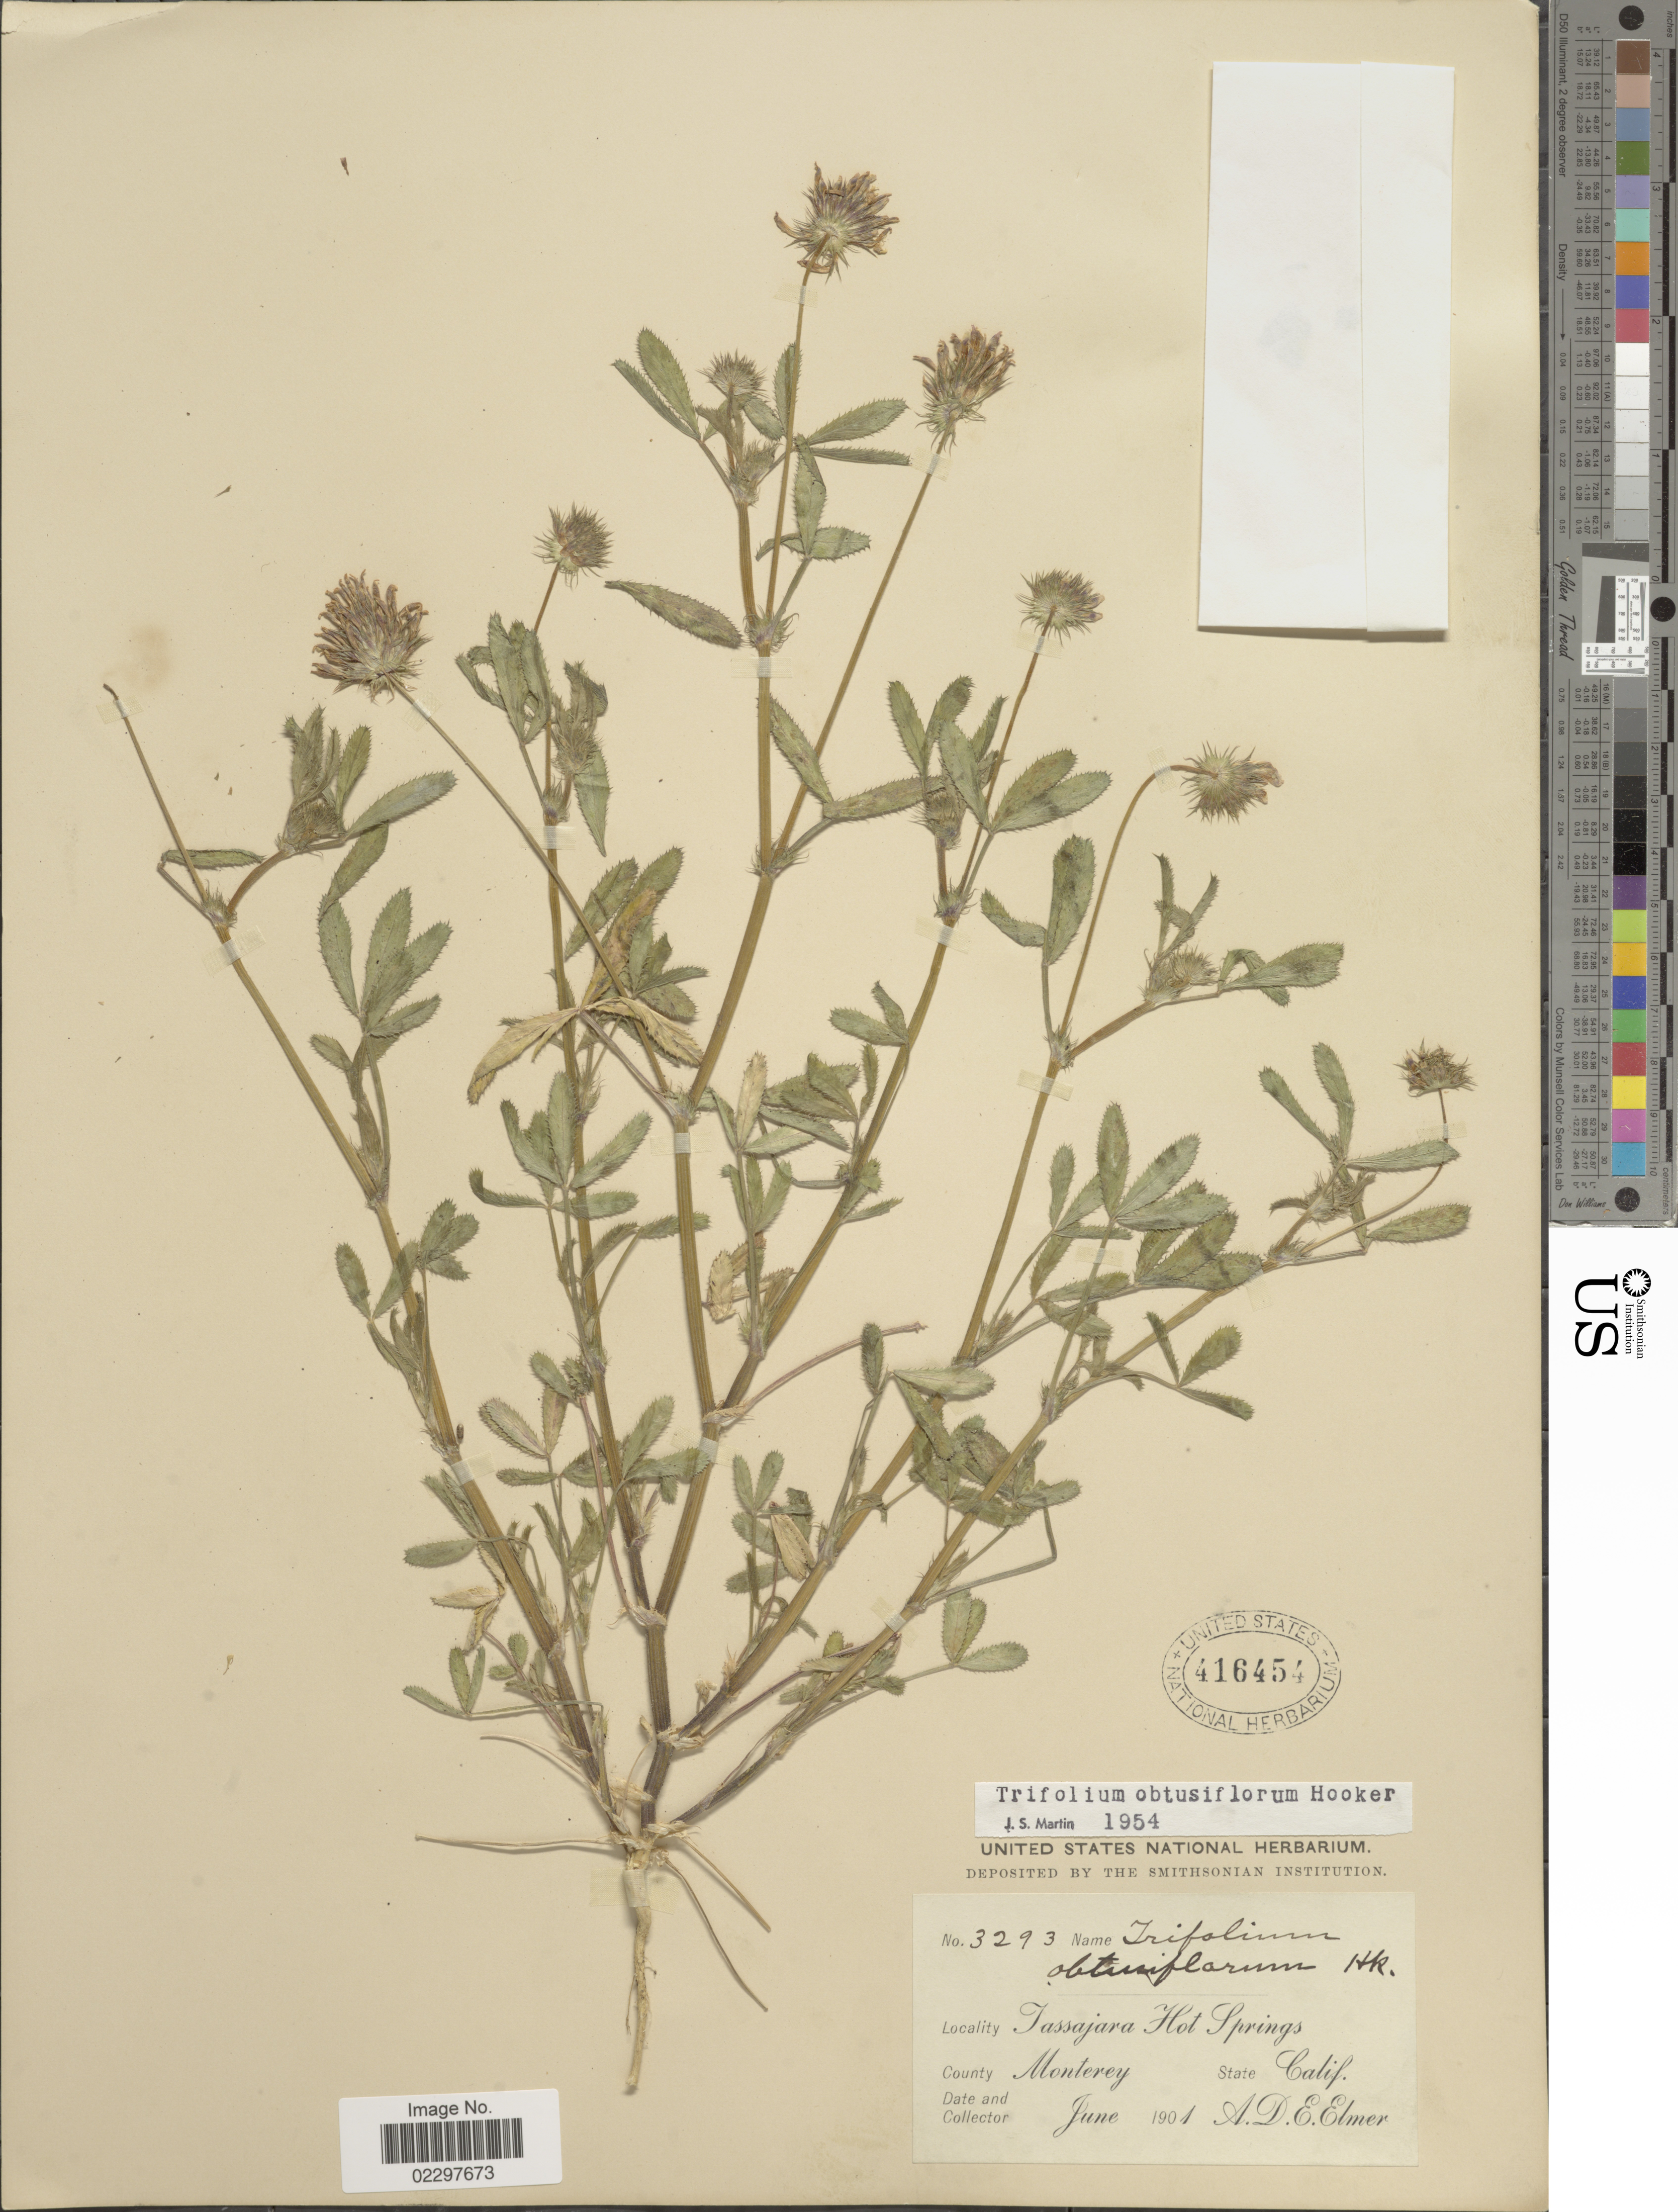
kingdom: Plantae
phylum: Tracheophyta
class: Magnoliopsida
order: Fabales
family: Fabaceae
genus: Trifolium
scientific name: Trifolium obtusiflorum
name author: Hook.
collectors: A. D. E. Elmer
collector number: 3293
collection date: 1901-06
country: United States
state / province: California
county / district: Monterey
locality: Tassijara Hot Springs, Monterey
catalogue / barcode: US 416454